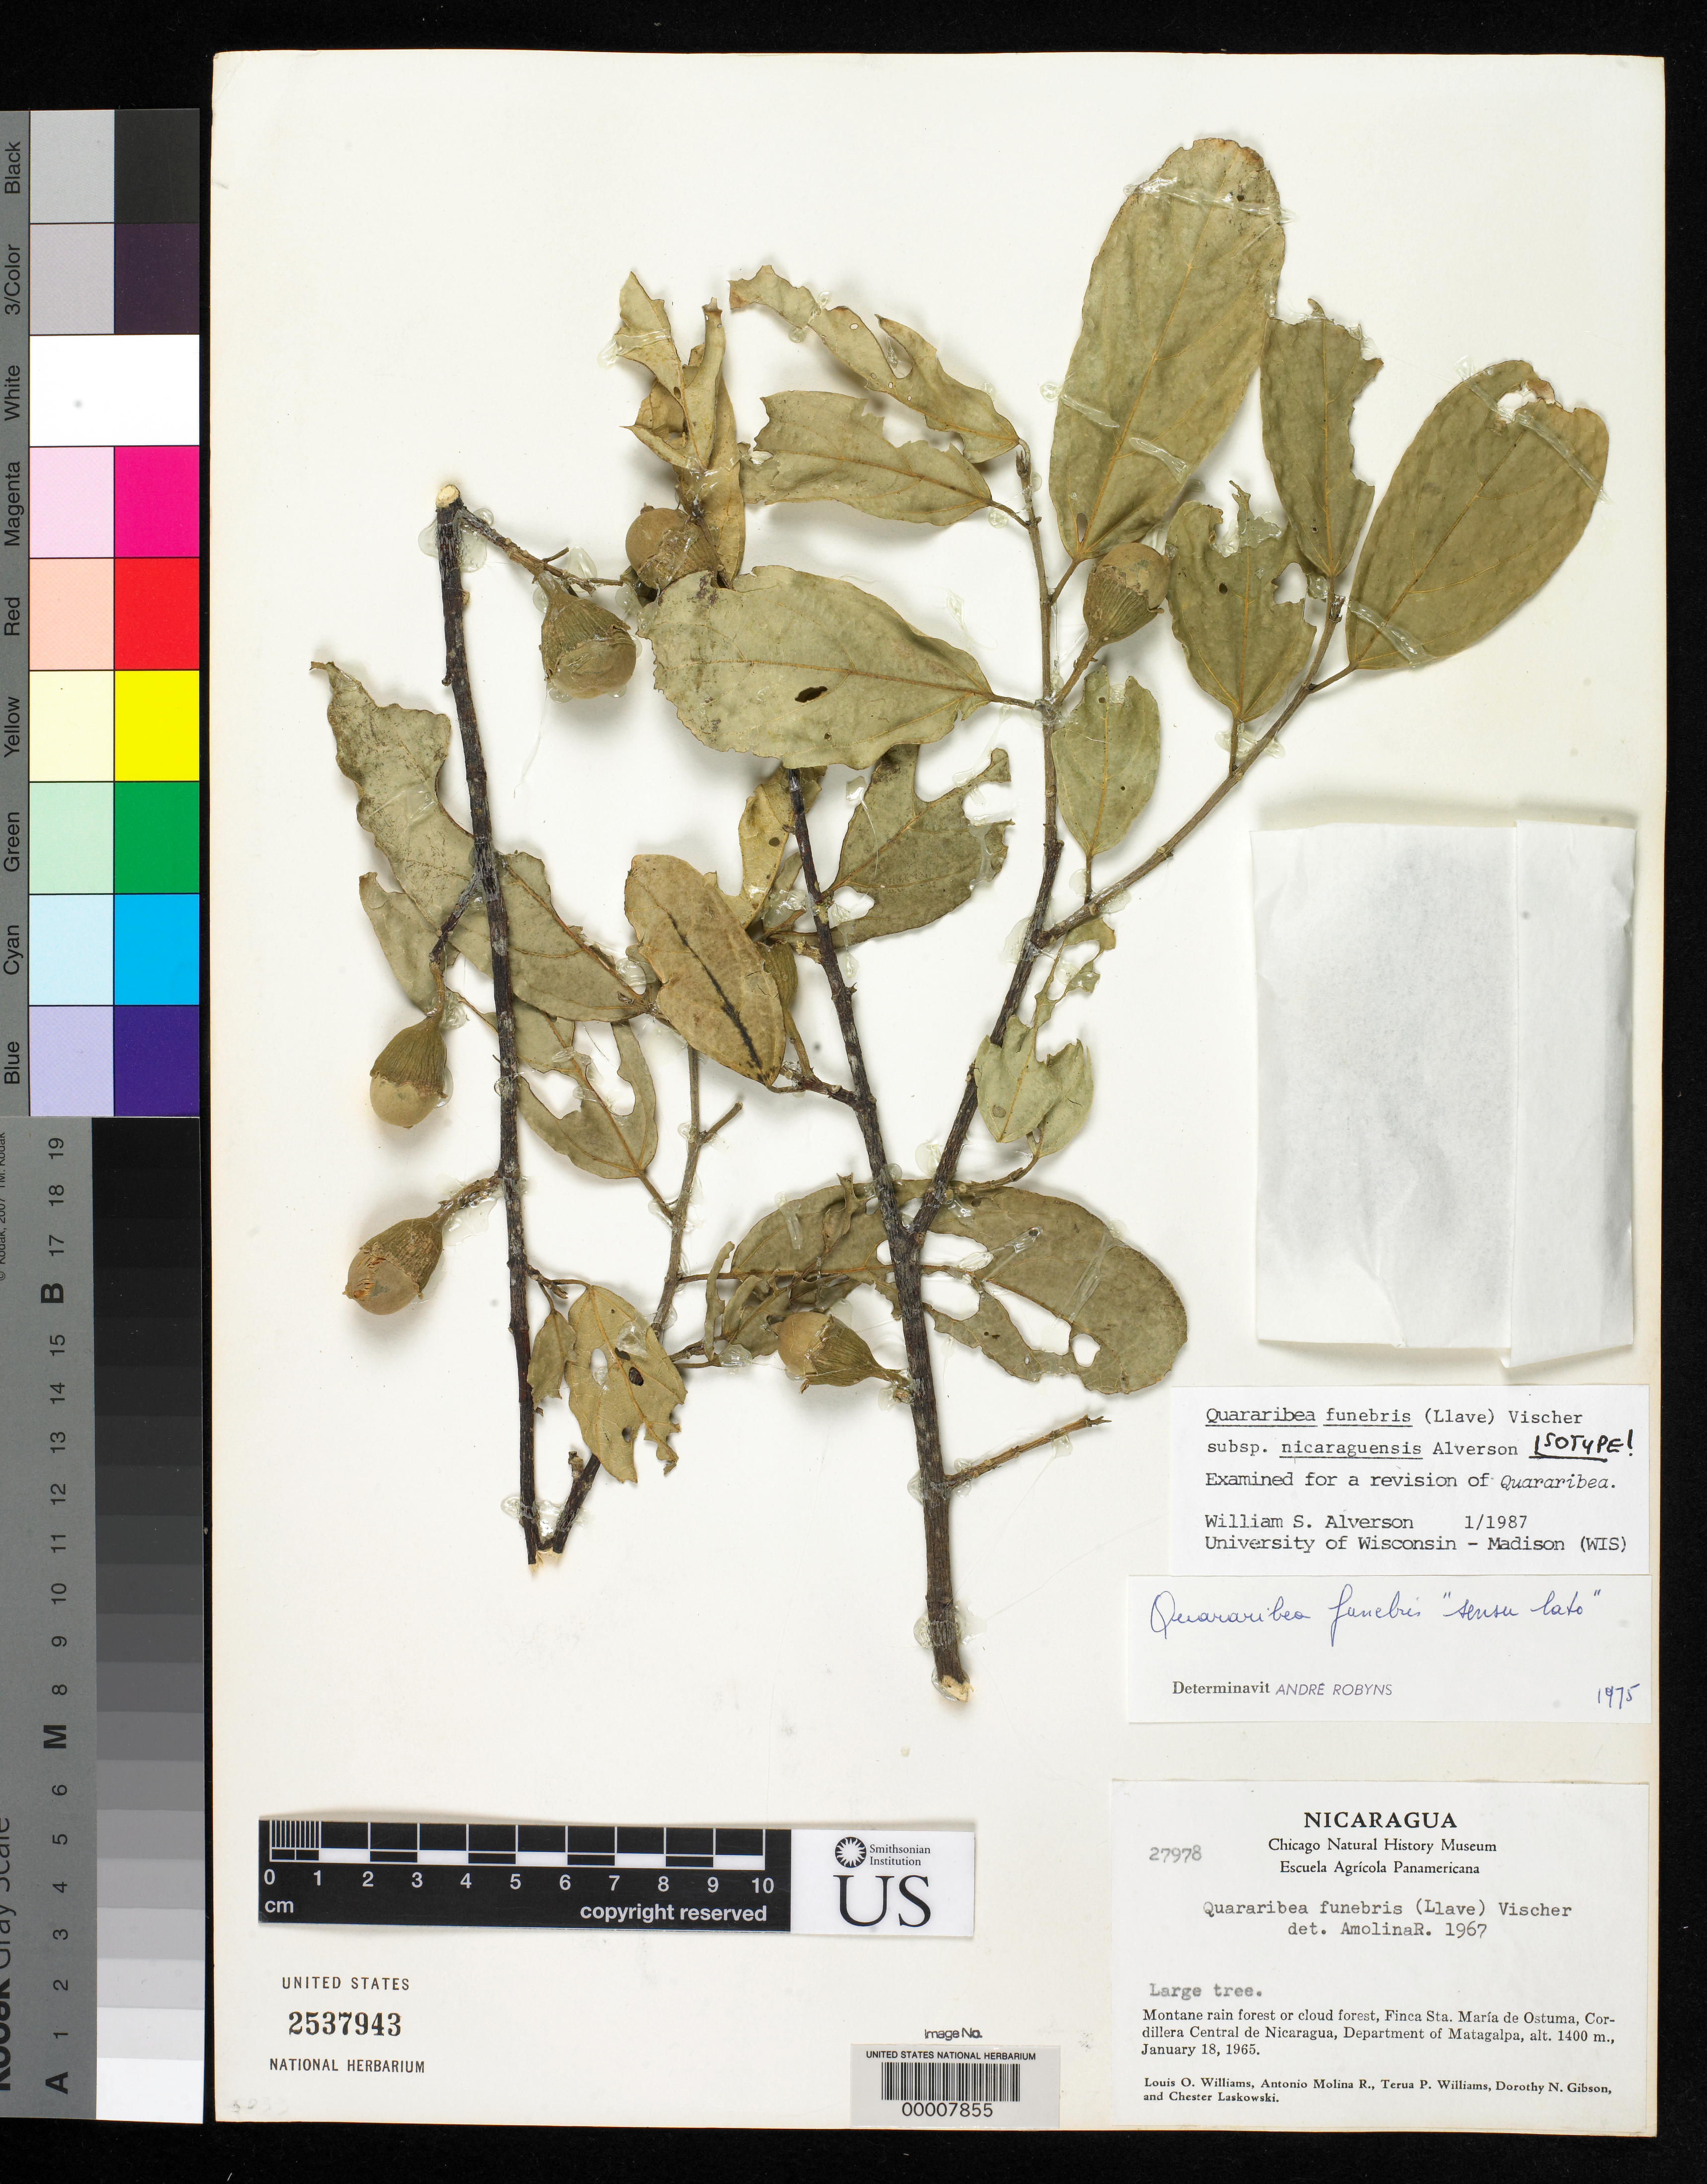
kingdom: Plantae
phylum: Tracheophyta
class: Magnoliopsida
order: Malvales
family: Malvaceae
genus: Quararibea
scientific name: Quararibea funebris subsp. nicaraguensis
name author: W.S. Alverson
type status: Isotype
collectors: L. O. Williams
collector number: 27978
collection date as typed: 18 Jan 1965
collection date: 1965-01-18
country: Nicaragua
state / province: Matagalpa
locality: Finca Santa Maria de Ostuma, Cordillera Central de Nigaragua, montane rain forest or cloud forest.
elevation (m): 1400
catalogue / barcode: US 2537943